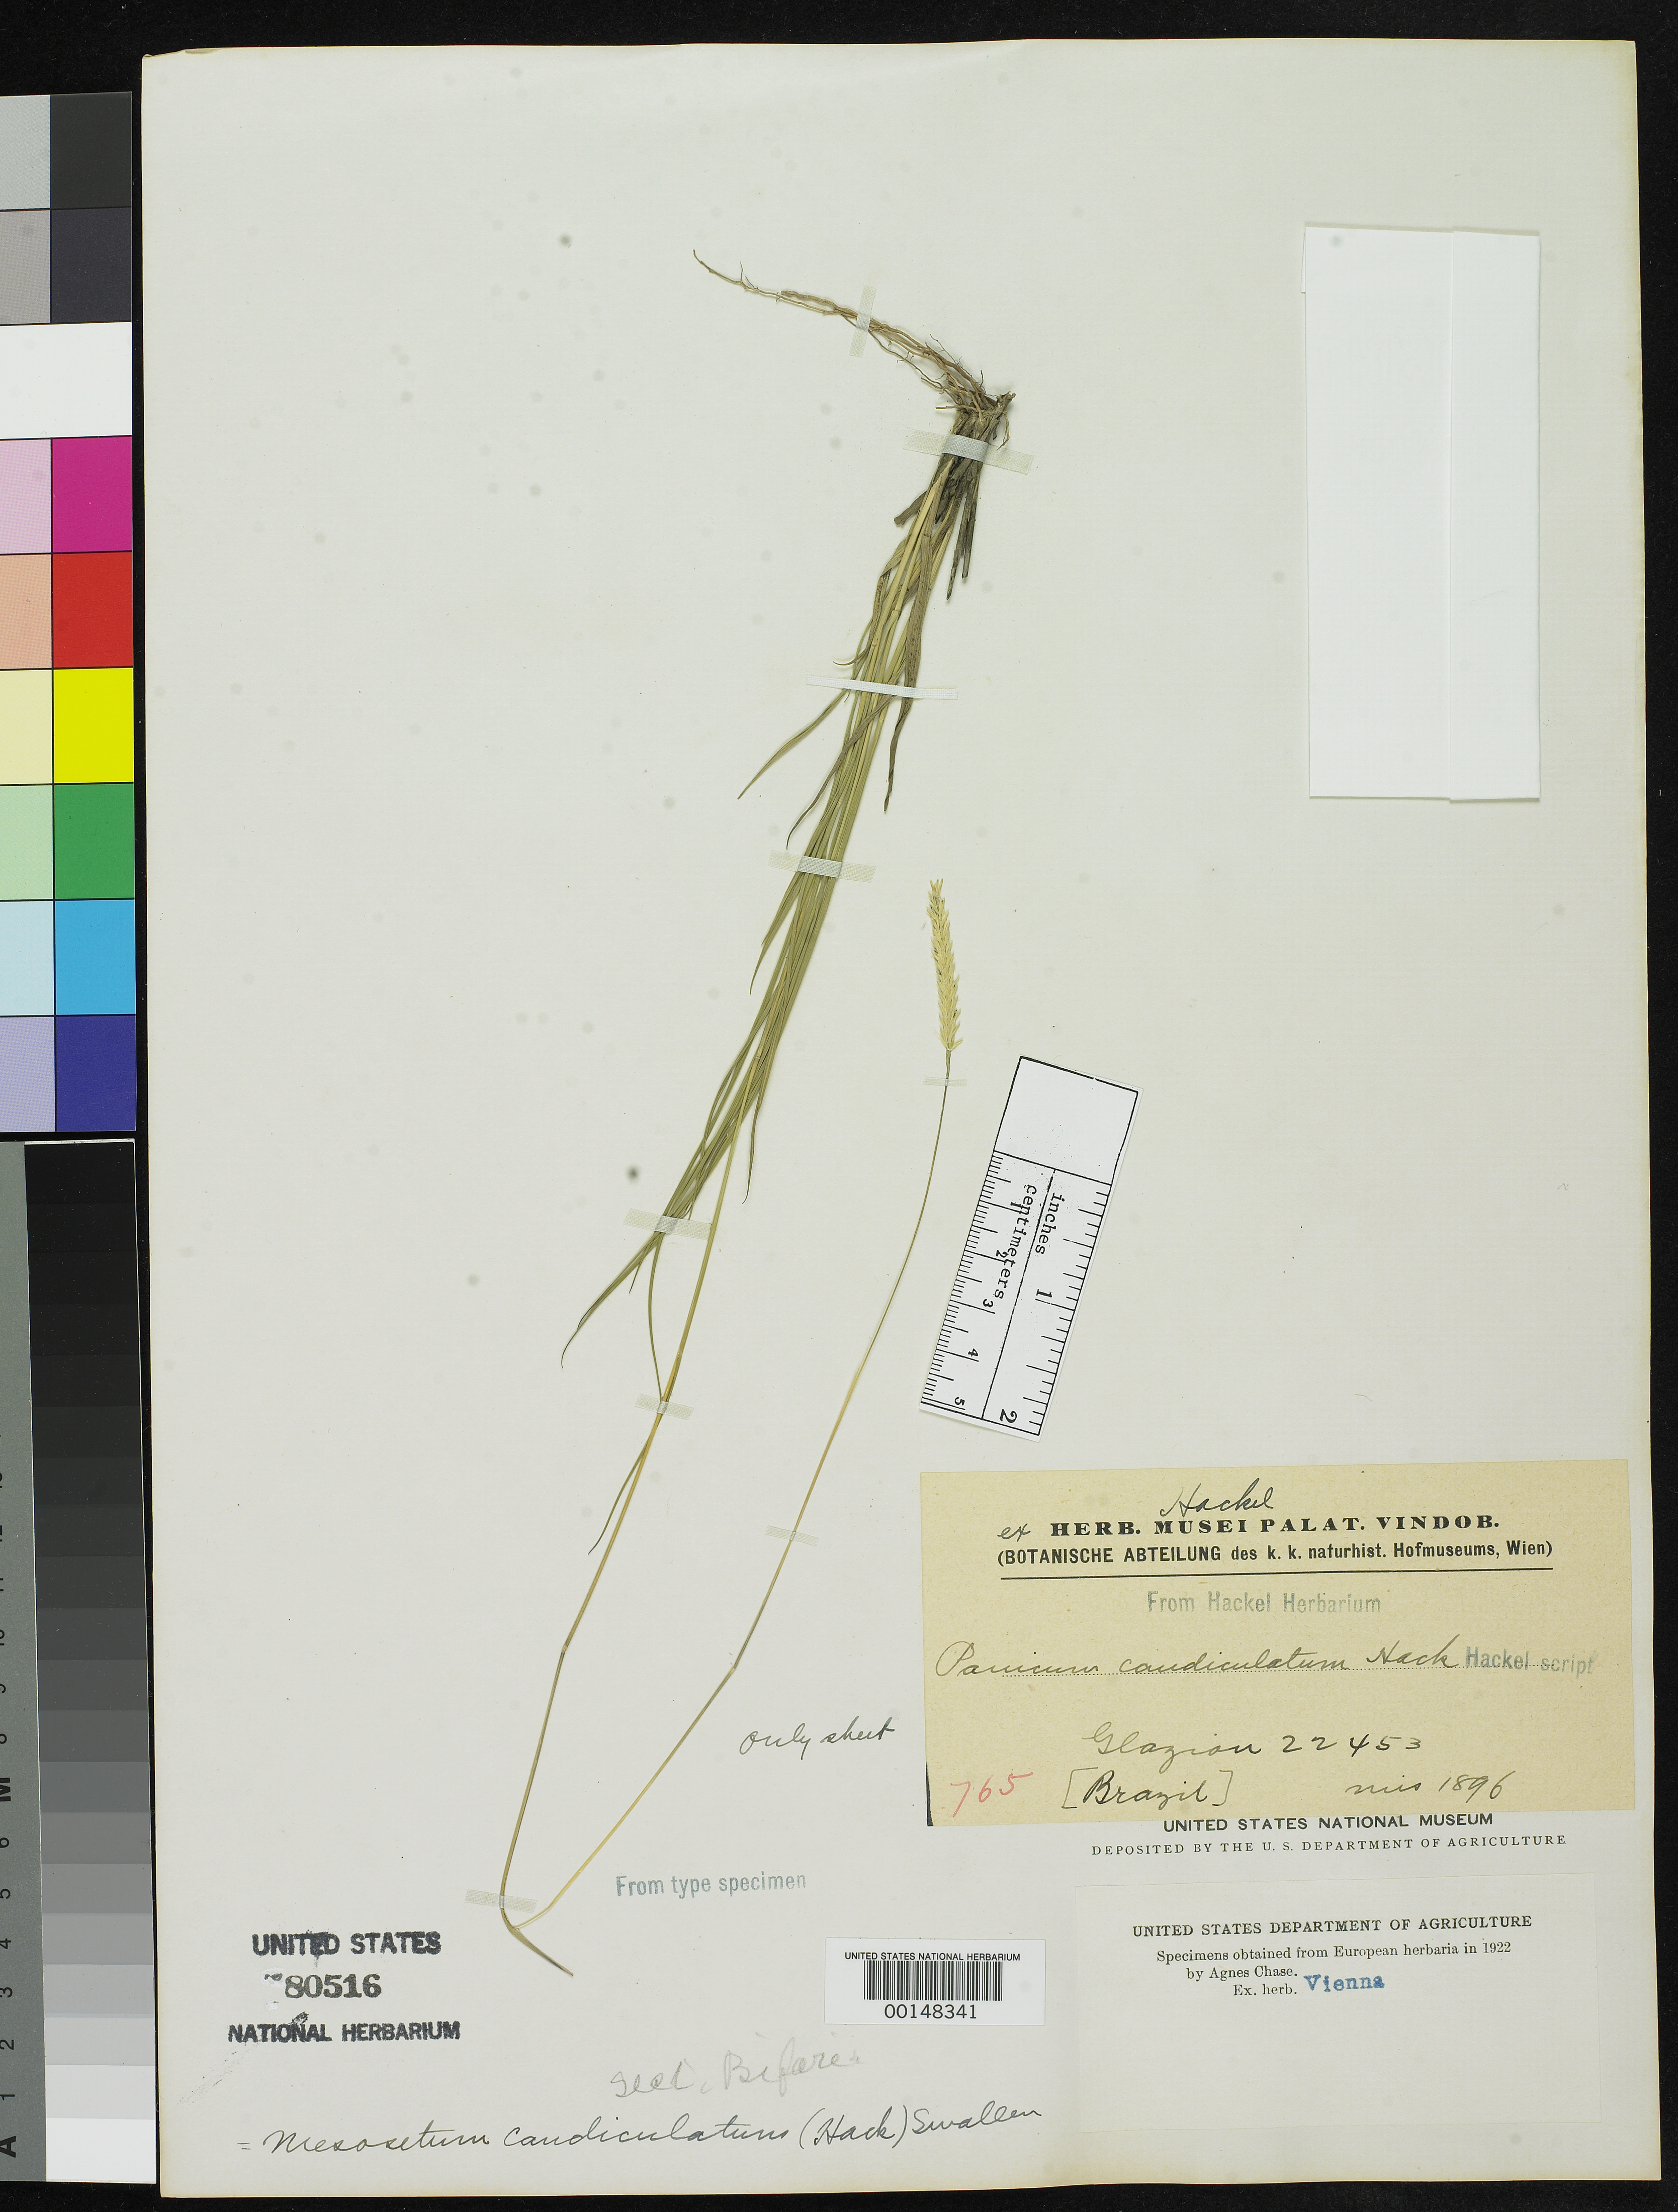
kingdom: Plantae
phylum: Tracheophyta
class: Liliopsida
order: Poales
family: Poaceae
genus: Panicum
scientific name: Panicum caudiculatum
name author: Hack.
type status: Type Fragment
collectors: A. F. M. Glaziou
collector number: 22453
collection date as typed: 03 Feb 1896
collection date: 1896-02-03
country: Brazil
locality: Fazenda do Cipo.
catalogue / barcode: US 80516